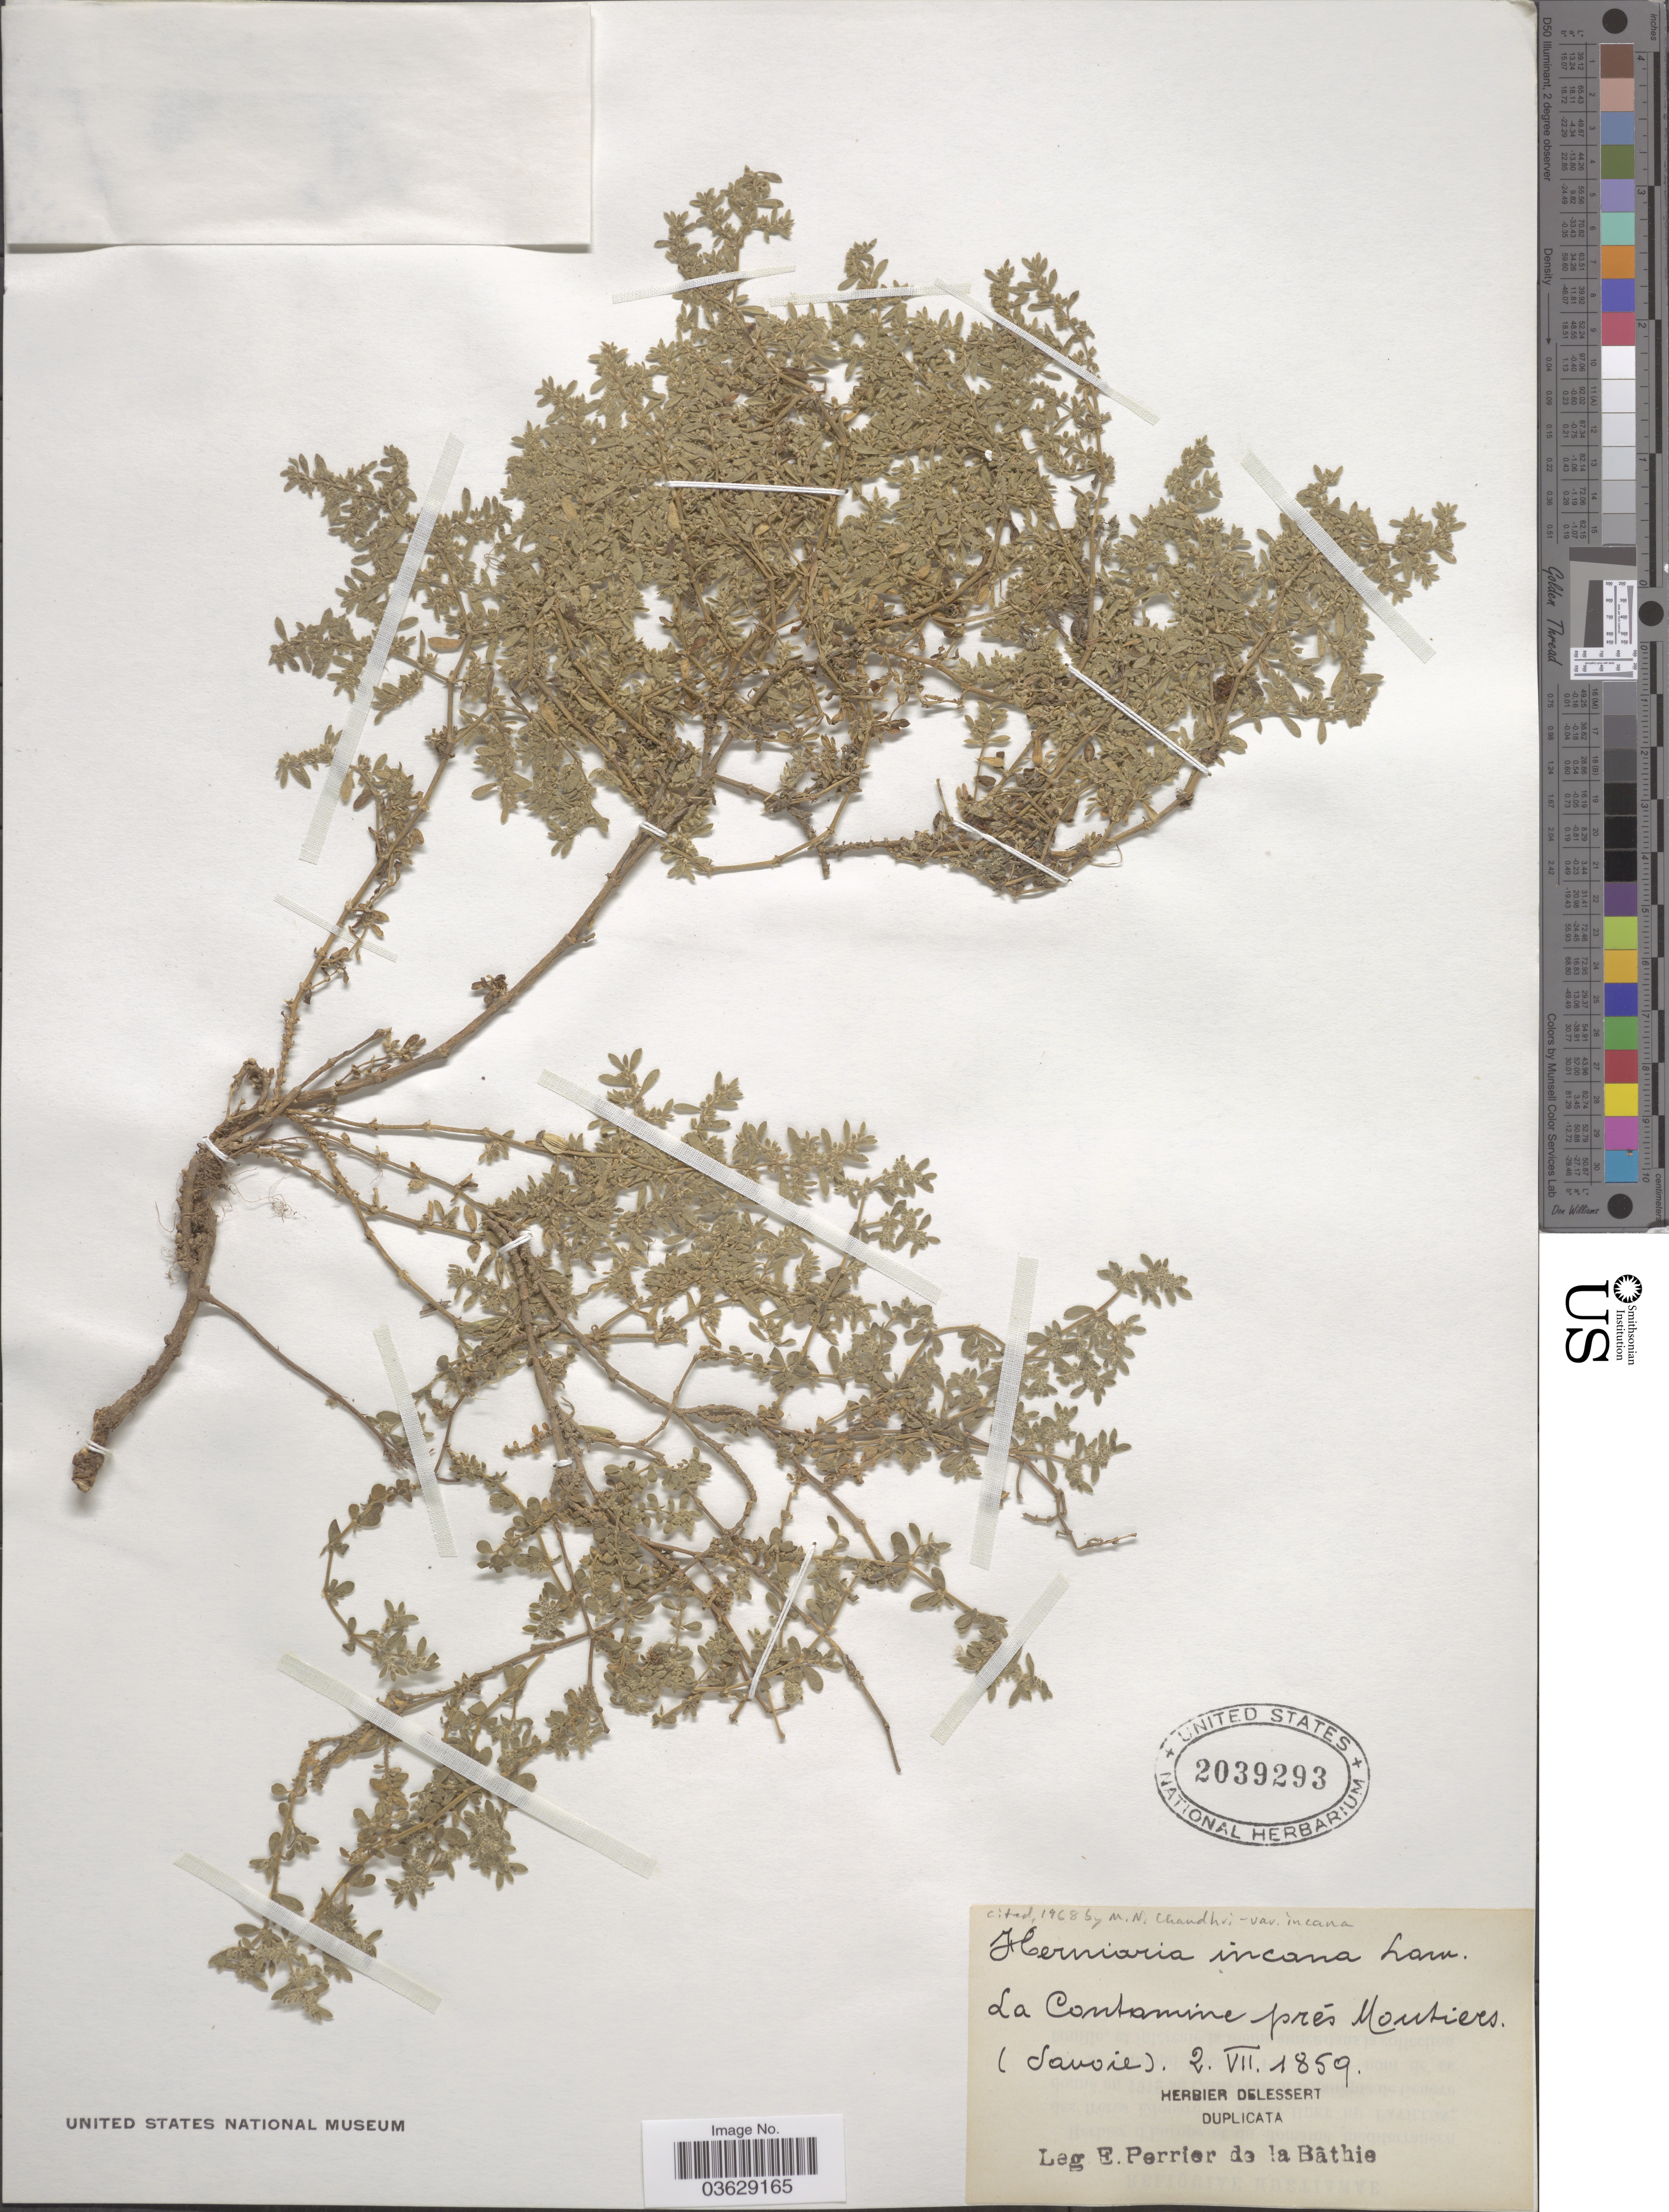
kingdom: Plantae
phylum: Tracheophyta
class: Magnoliopsida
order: Caryophyllales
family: Caryophyllaceae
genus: Herniaria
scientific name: Herniaria incana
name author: Lam.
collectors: E. Perrier de la Bâthie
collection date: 1859-07-02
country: France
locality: La Contamine prés Montiers. (Savoie).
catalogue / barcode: US 2039293